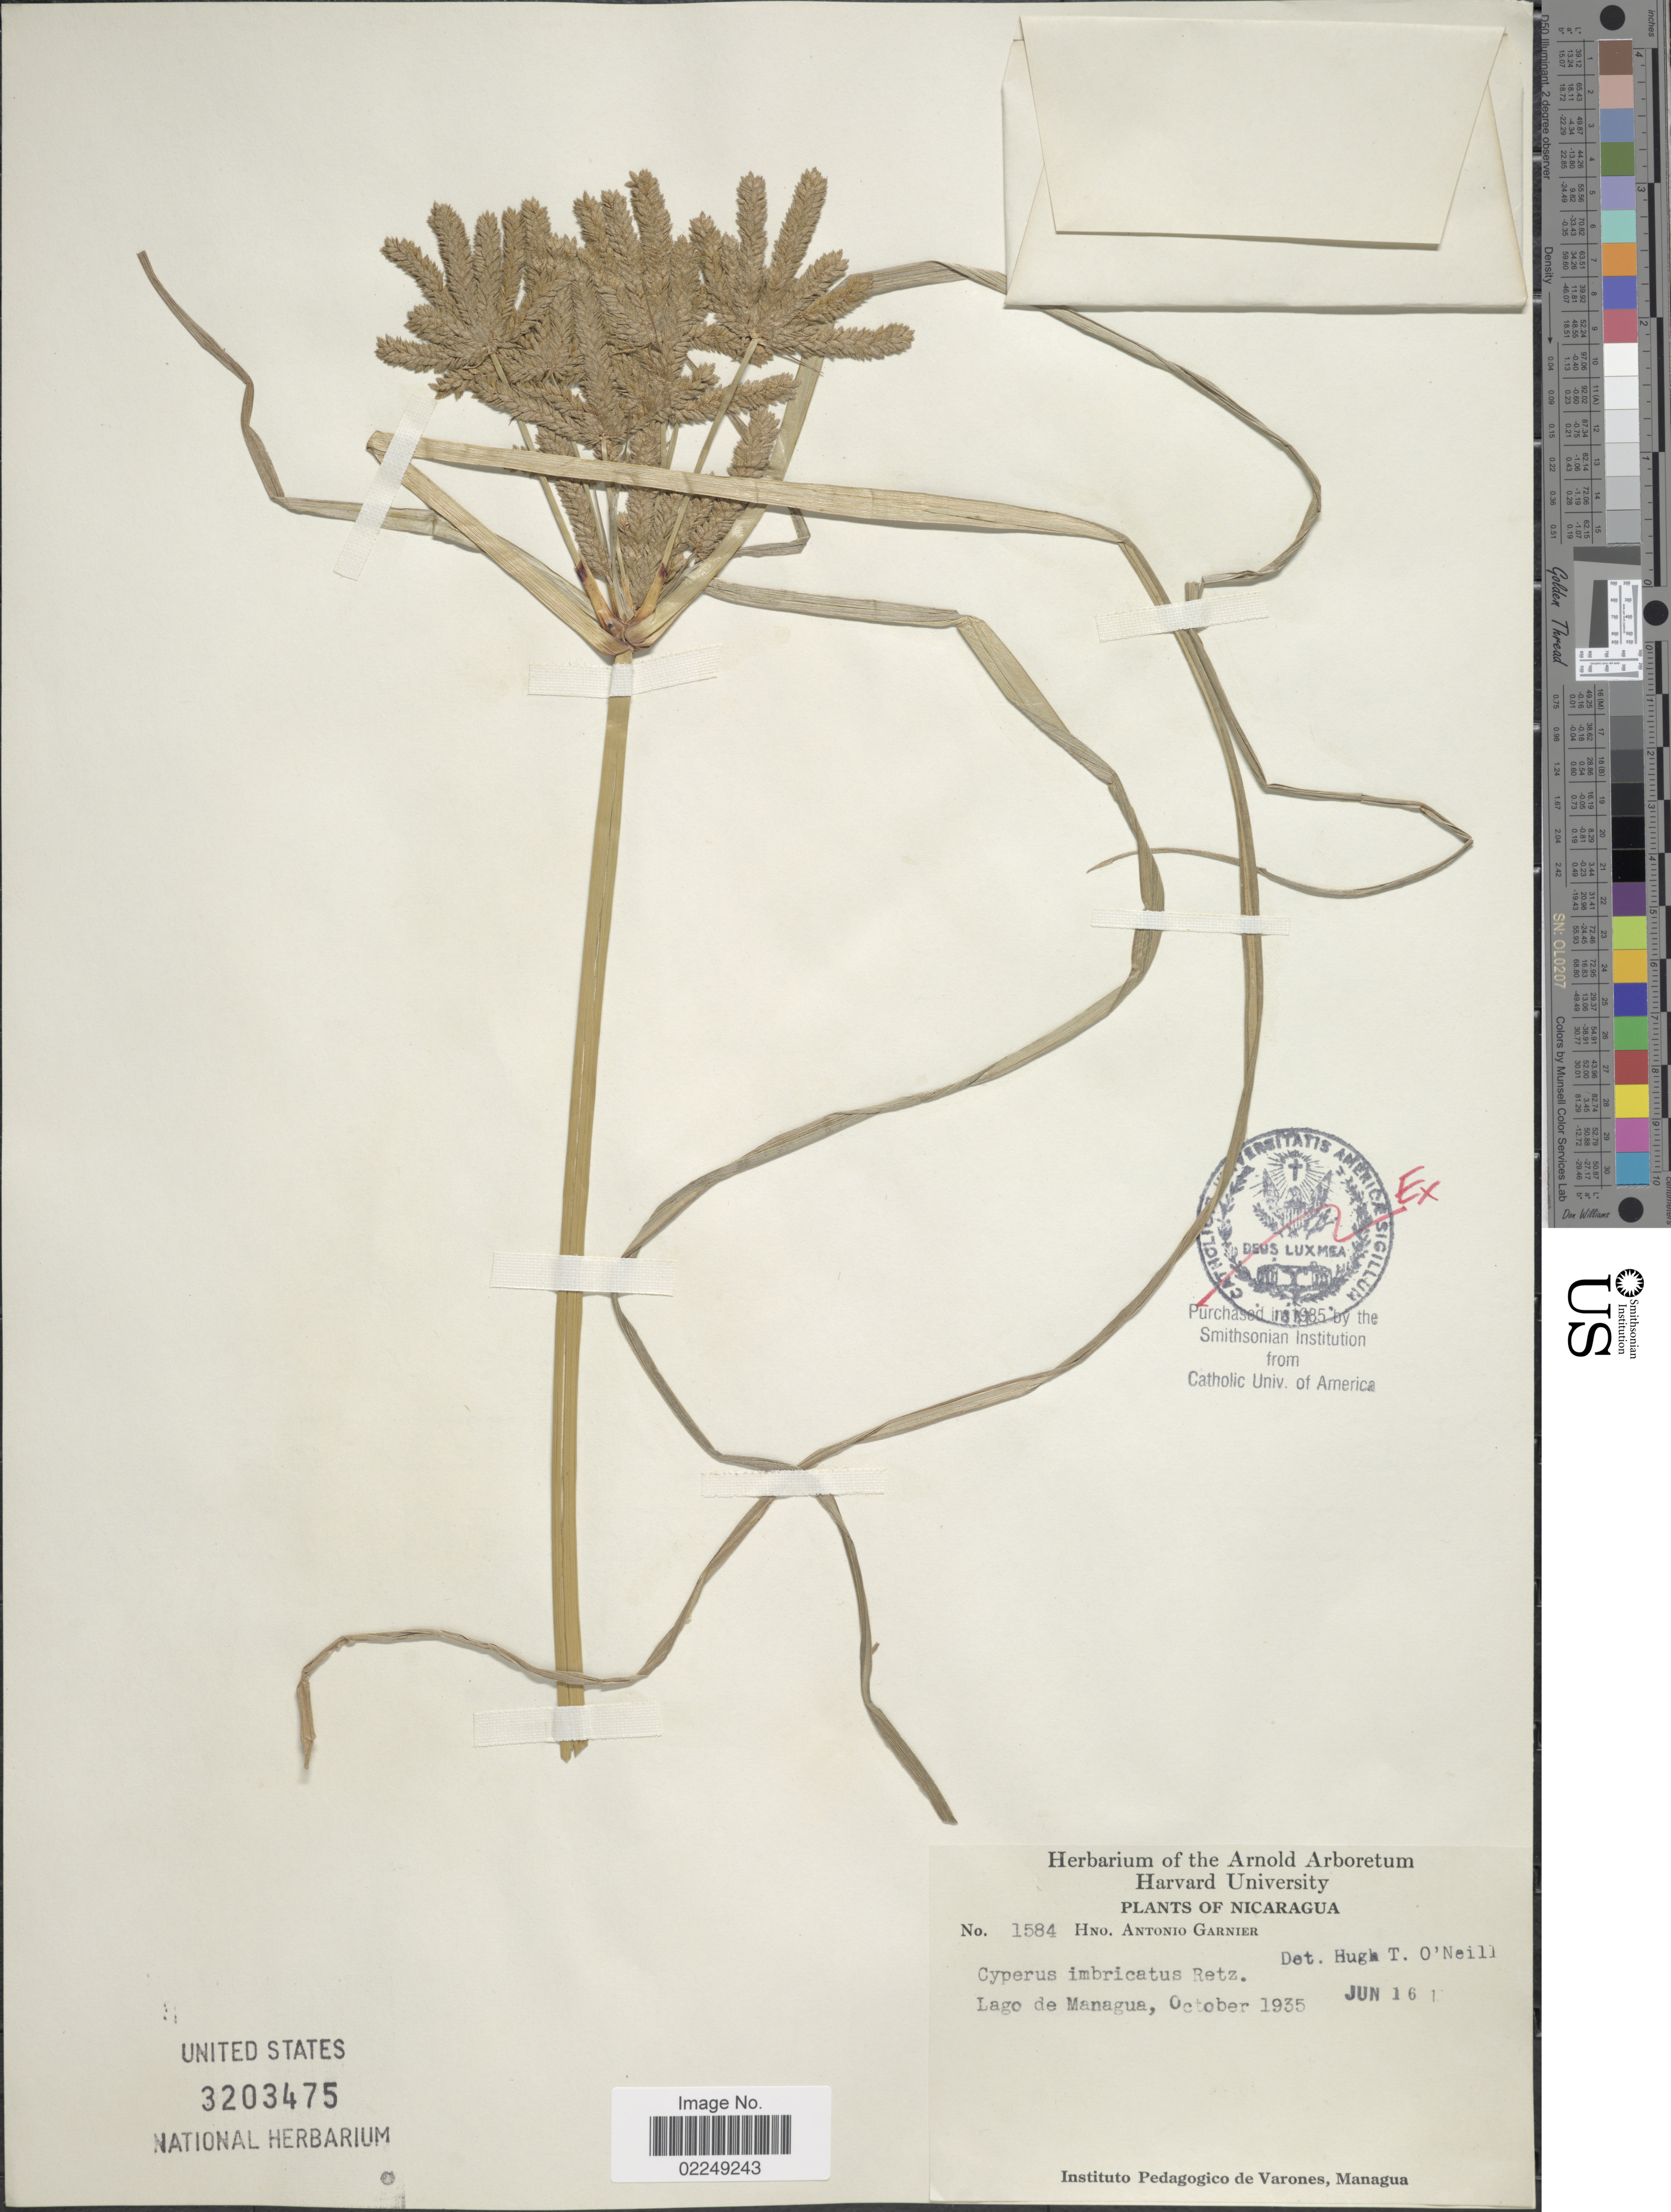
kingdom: Plantae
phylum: Tracheophyta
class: Liliopsida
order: Poales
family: Cyperaceae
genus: Cyperus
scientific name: Cyperus imbricatus Retz.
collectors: Bro. A. Garnier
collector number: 1584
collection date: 1935-10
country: Nicaragua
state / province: Managua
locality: Lago de Managua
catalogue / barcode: US 3203475